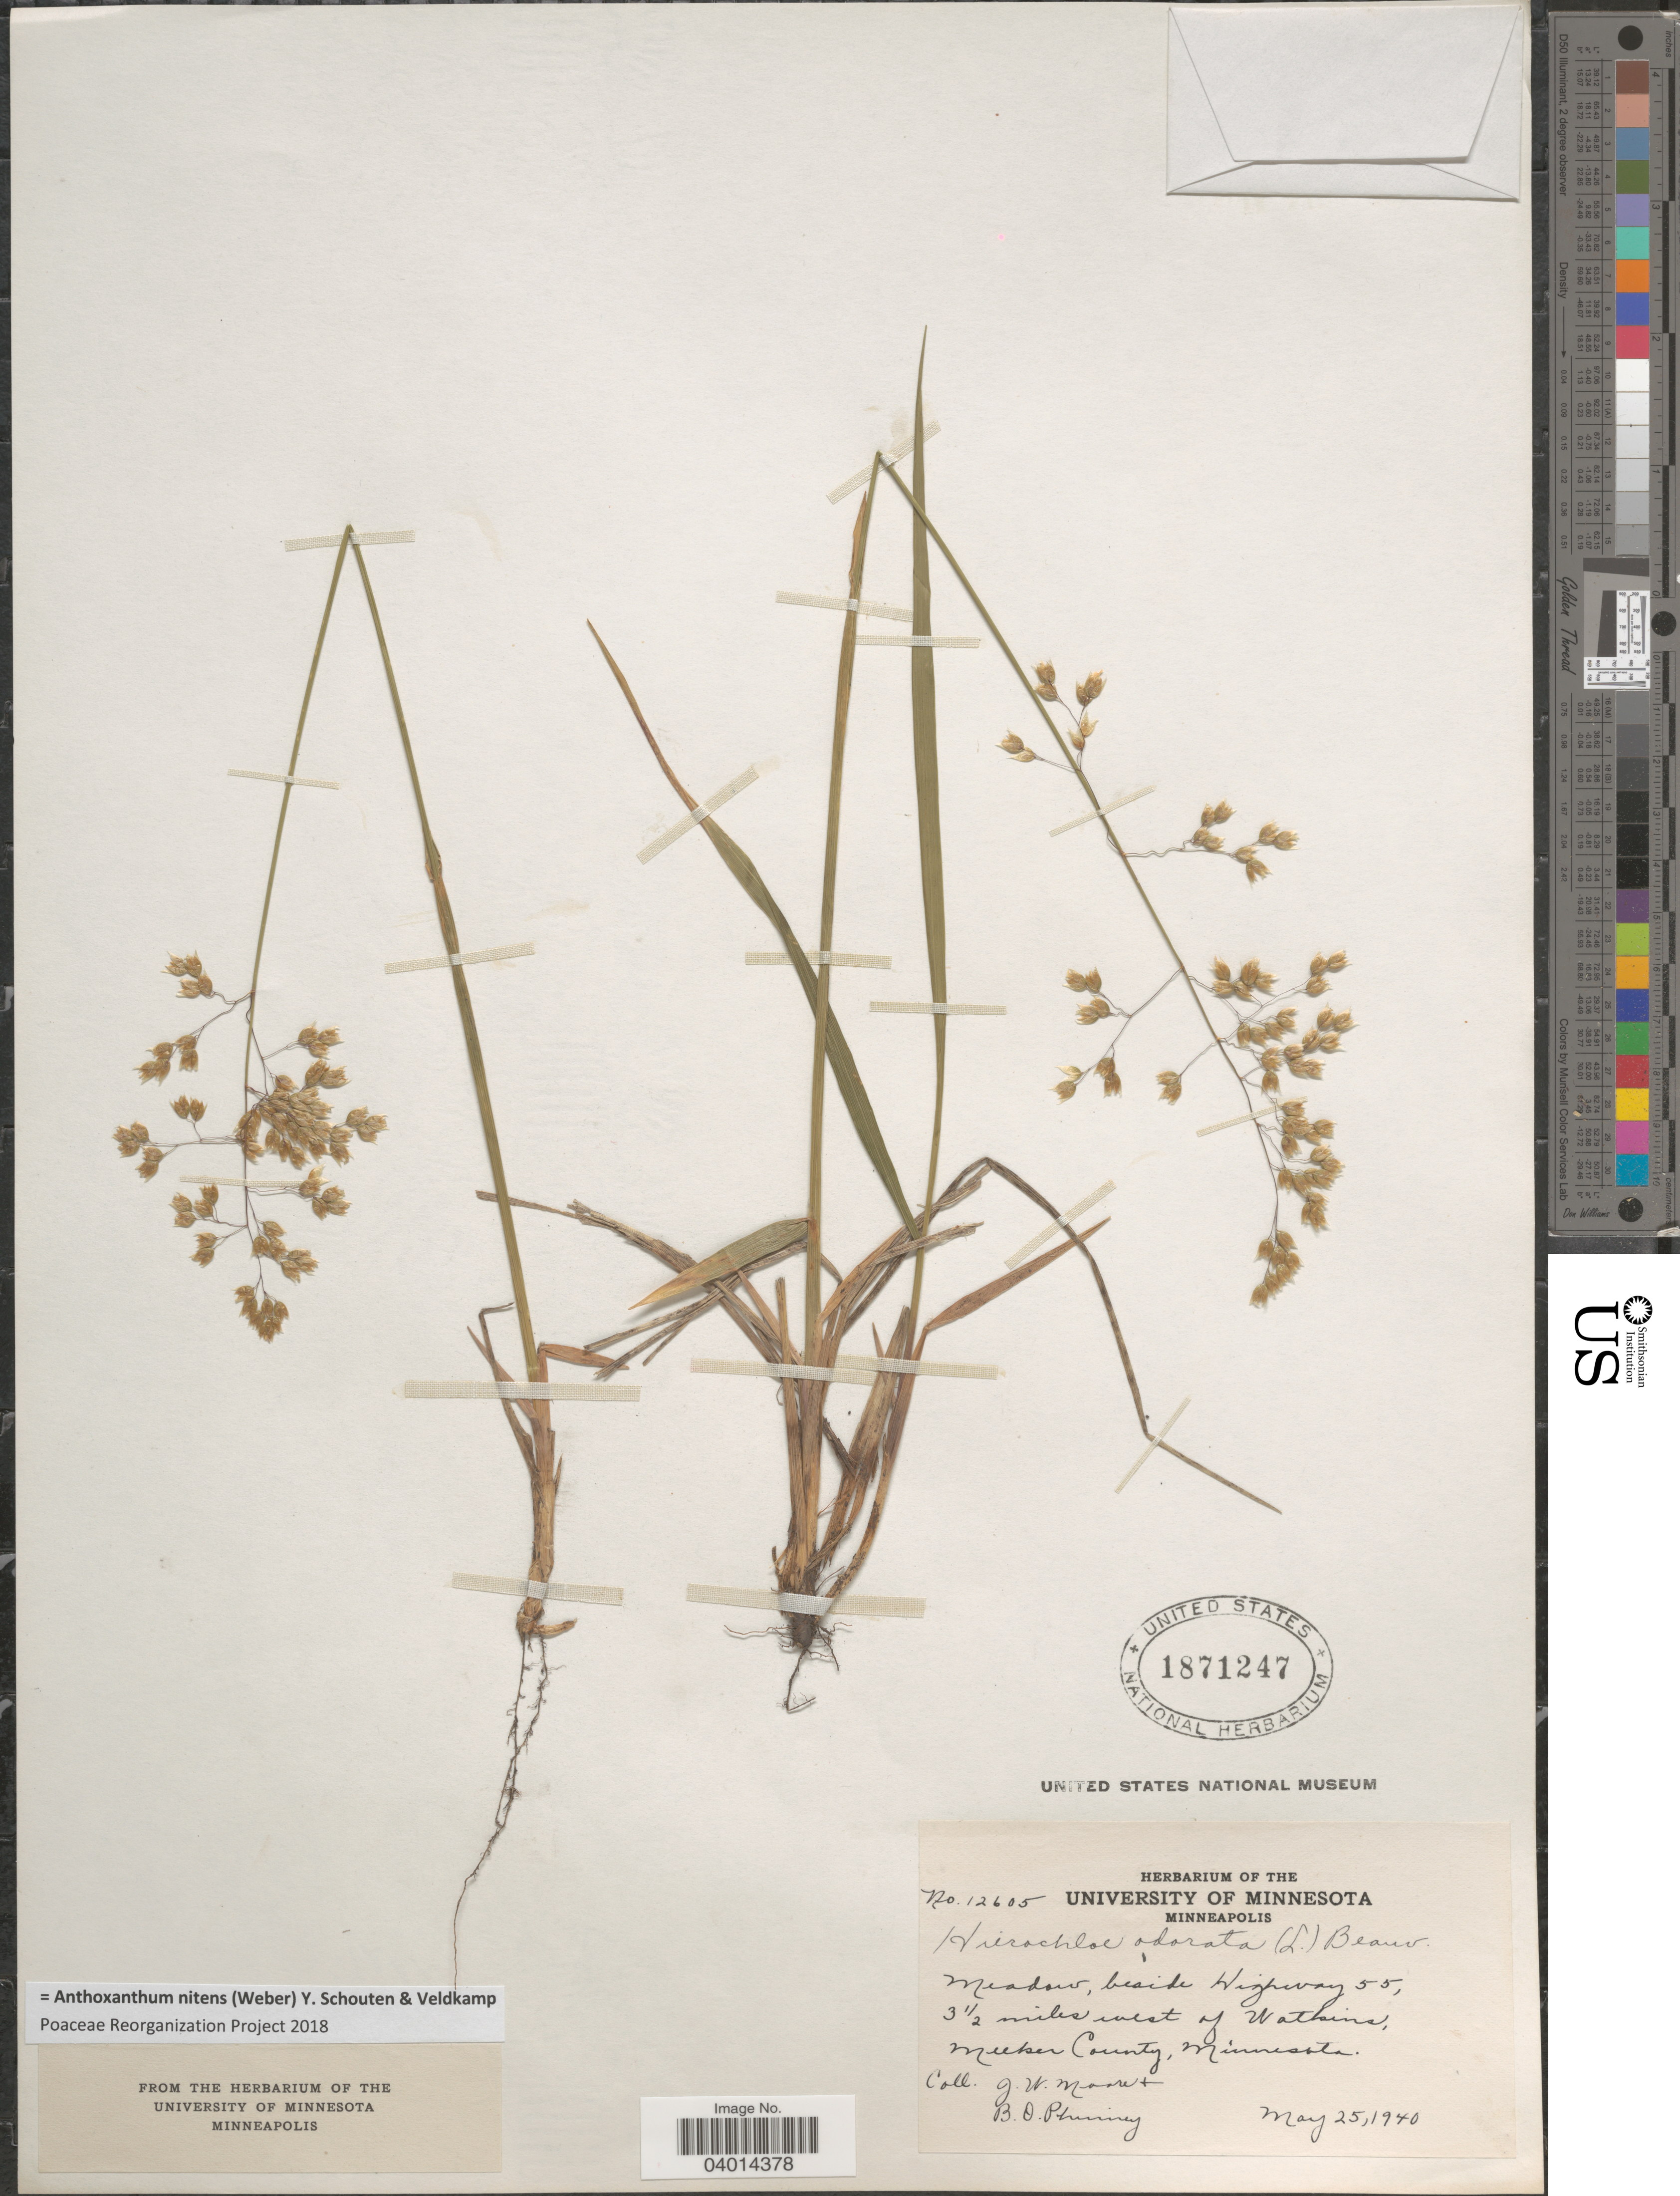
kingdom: Plantae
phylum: Tracheophyta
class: Liliopsida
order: Poales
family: Poaceae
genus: Anthoxanthum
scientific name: Anthoxanthum nitens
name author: (G.H. Weber) R.T.A. Schouten & Veldkamp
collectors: J. Moore & B. Phinney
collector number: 12605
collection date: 1940-05-25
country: United States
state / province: Minnesota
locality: Meadow, beside Highway 55, 3½ miles west of Watkins, Meeker County.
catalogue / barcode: US 1871247